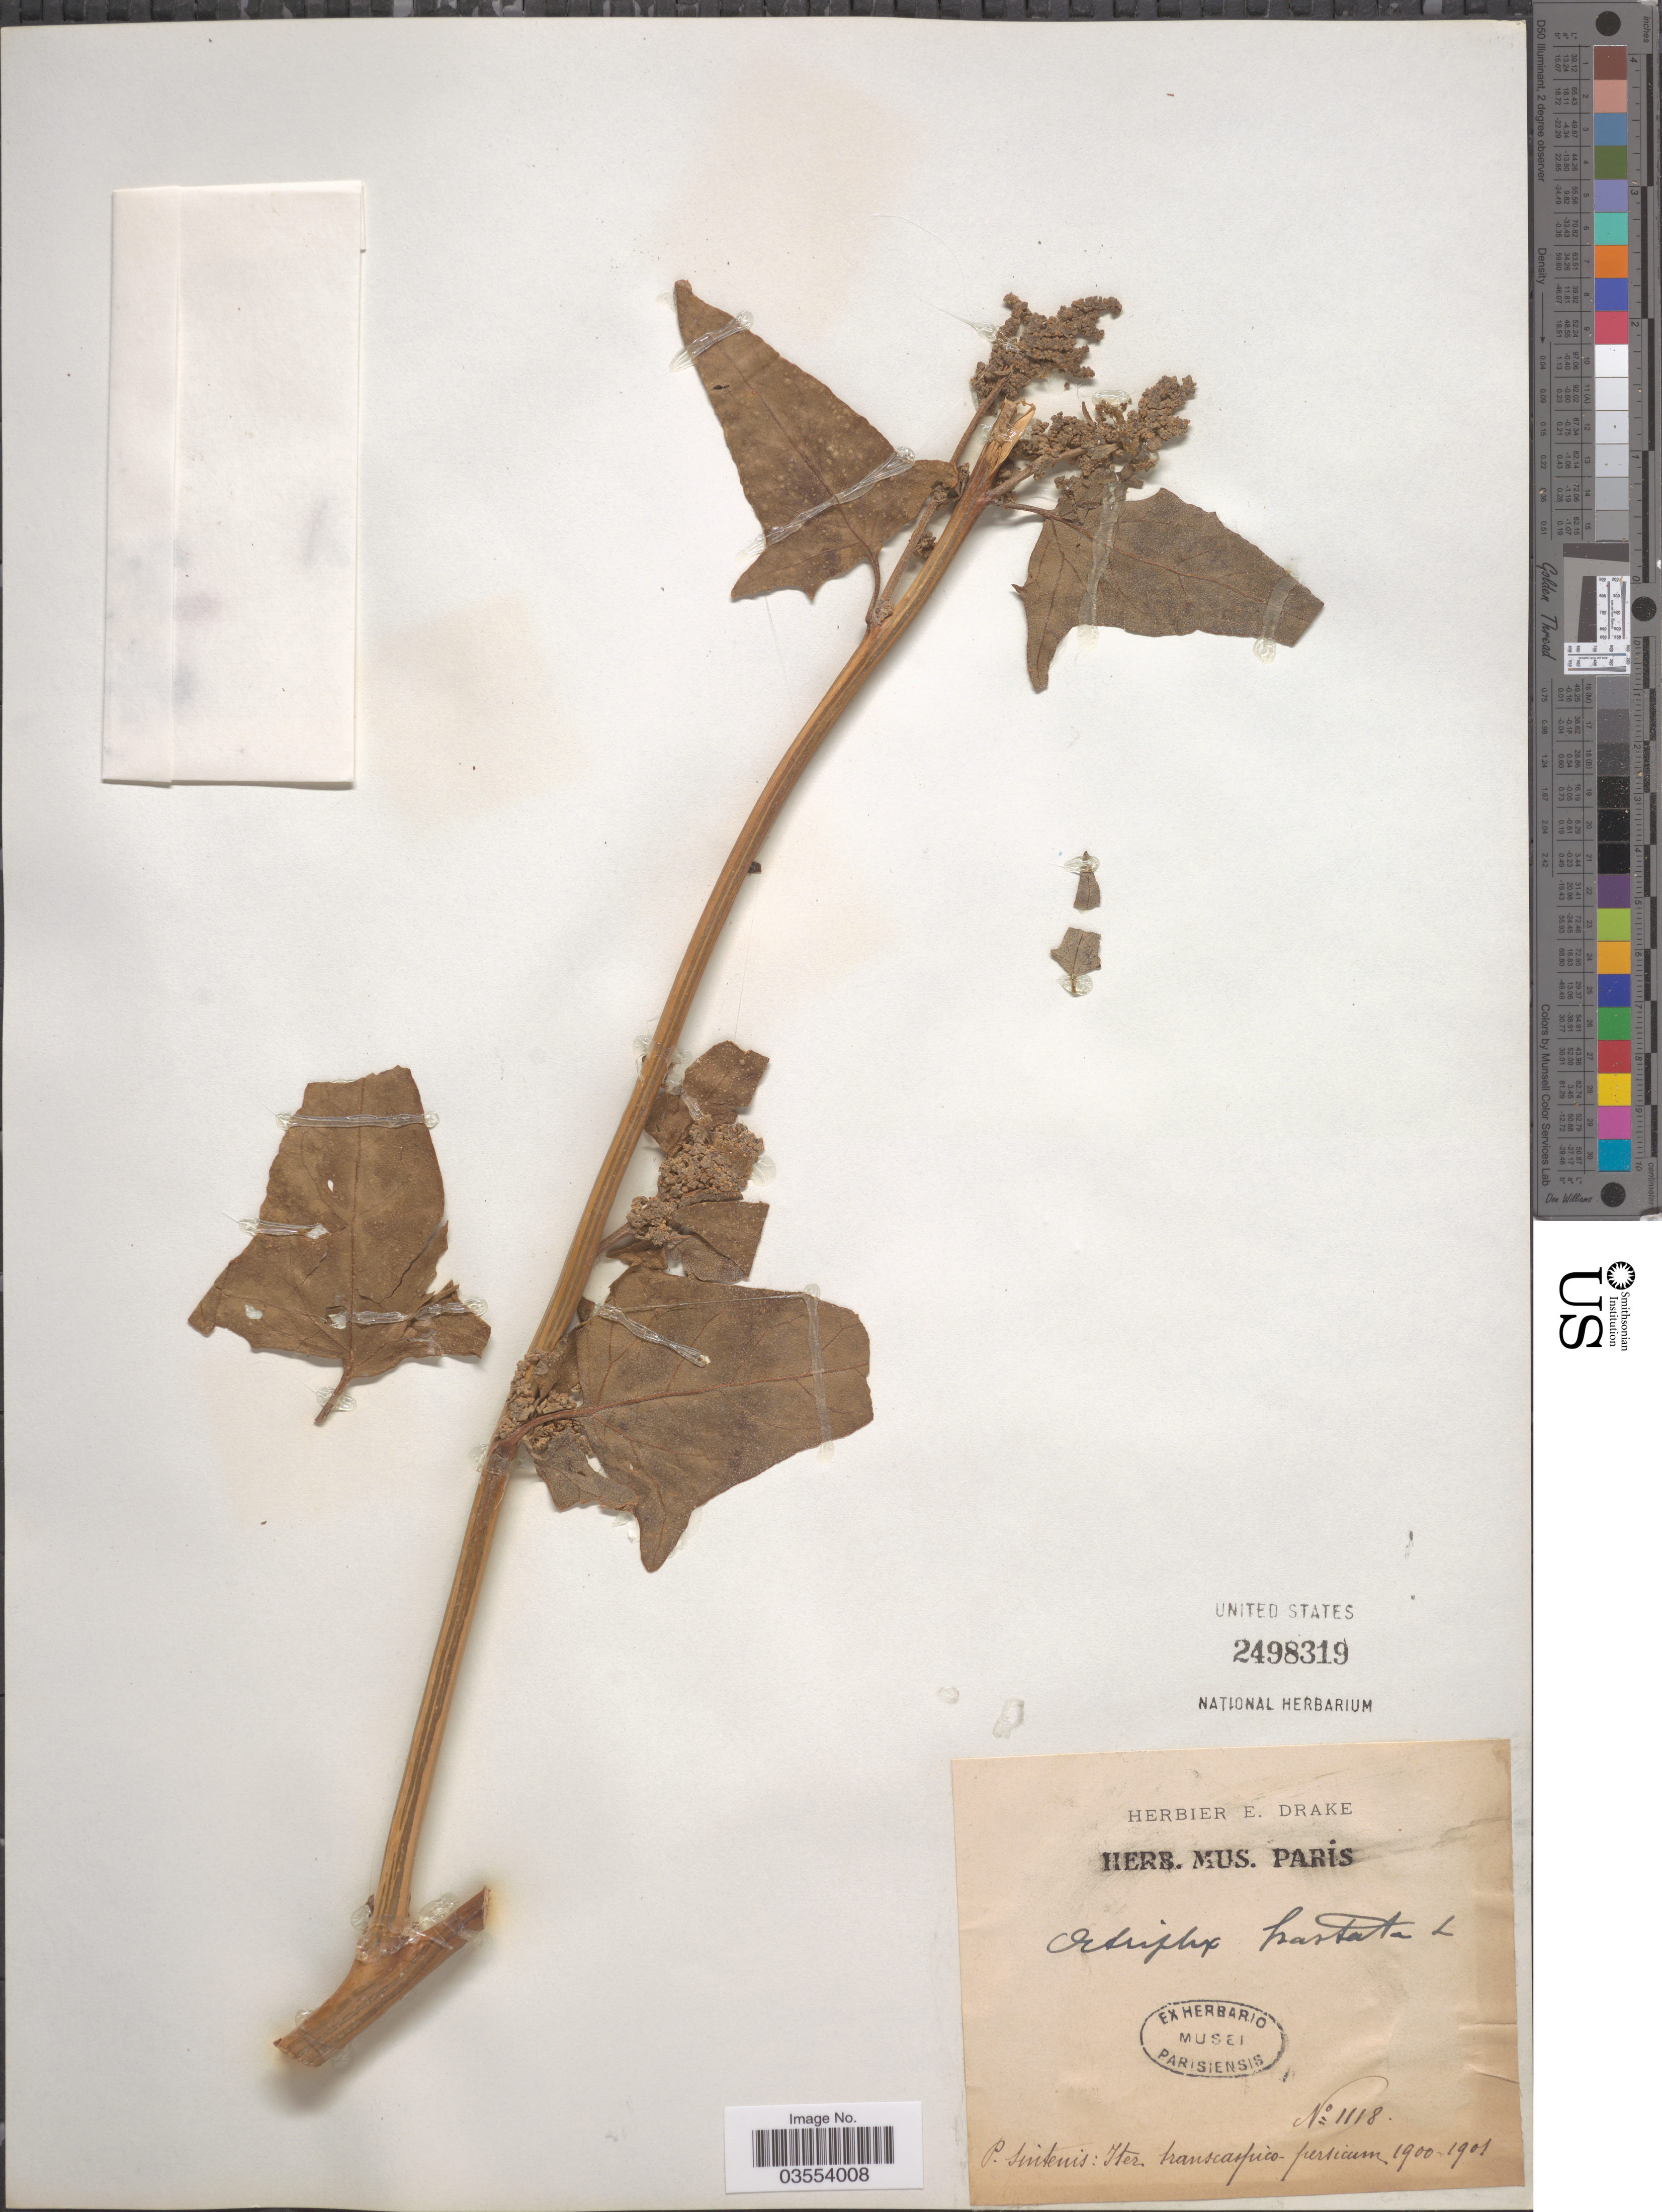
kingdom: Plantae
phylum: Tracheophyta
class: Magnoliopsida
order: Caryophyllales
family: Amaranthaceae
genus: Atriplex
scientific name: Atriplex hastata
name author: L.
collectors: P. Sintenis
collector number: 1118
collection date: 1900/1901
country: Iran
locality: Iter. transcaspico- persicum.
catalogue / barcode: US 2498319